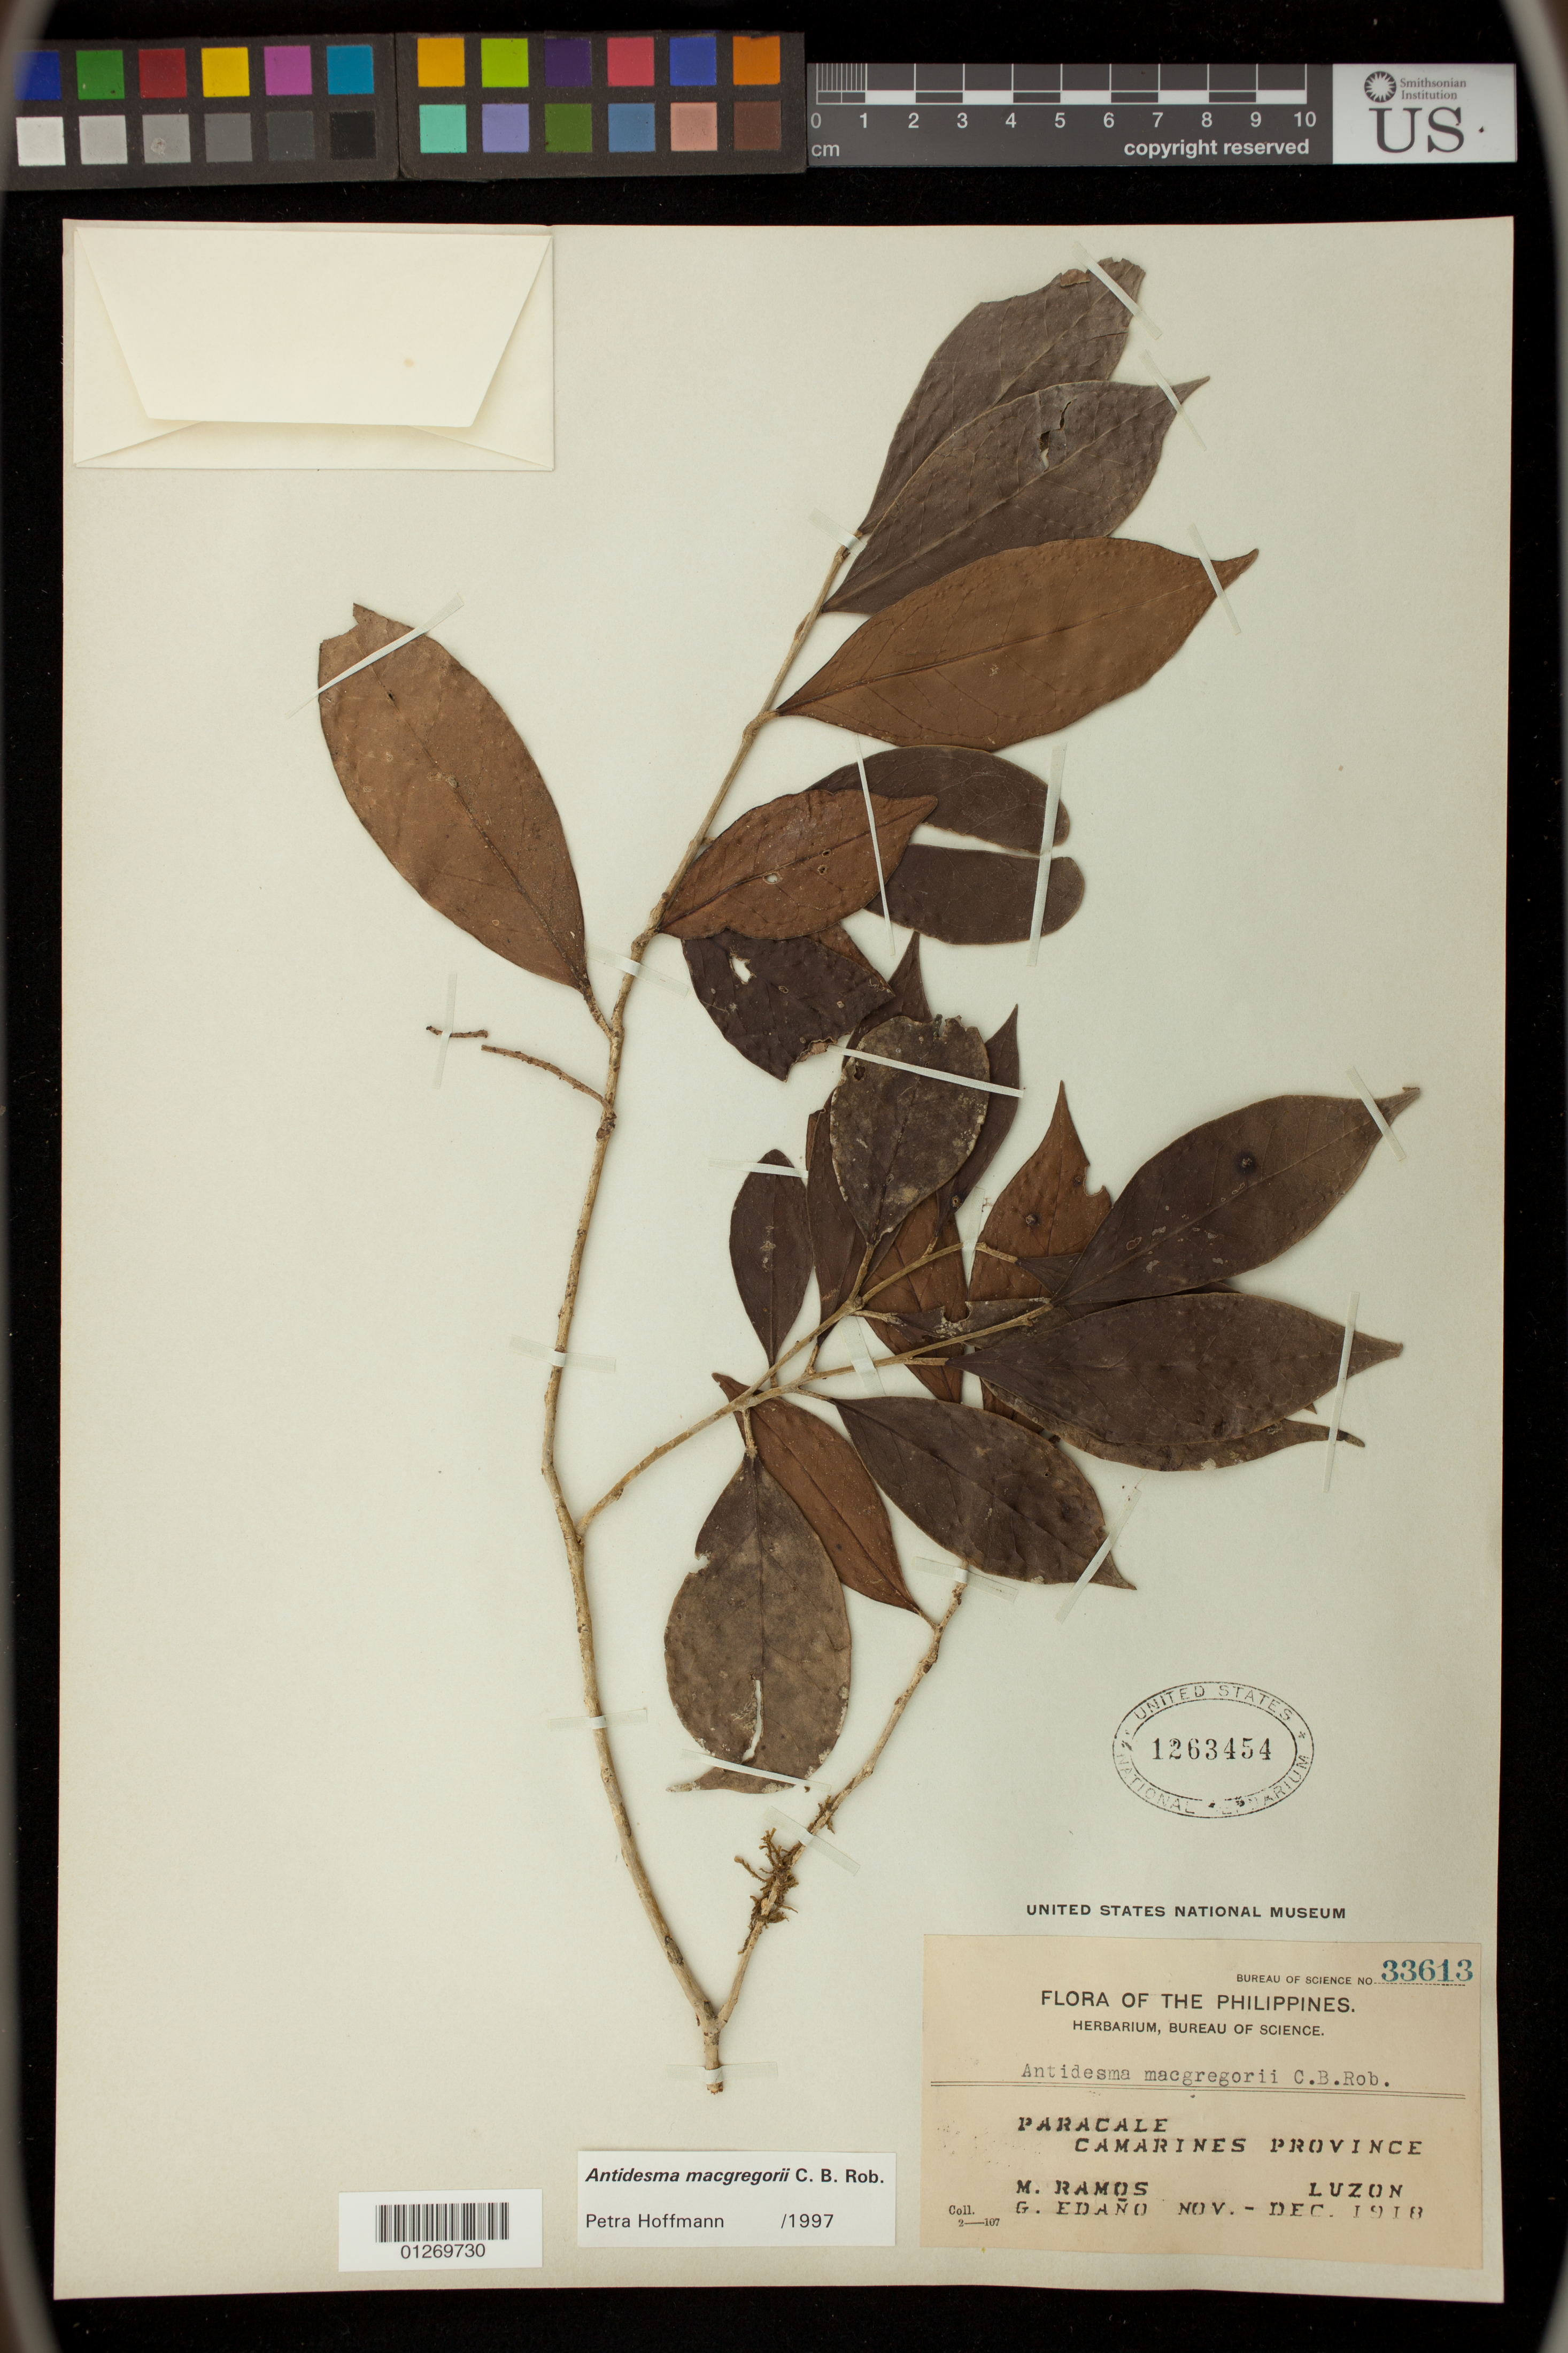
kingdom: Plantae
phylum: Tracheophyta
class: Magnoliopsida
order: Malpighiales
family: Phyllanthaceae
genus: Antidesma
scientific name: Antidesma macgregorii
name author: C.B. Rob.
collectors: M. Ramos & G. Edaño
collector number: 33613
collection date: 1910-11/1910-12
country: Philippines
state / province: Bicol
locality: Paracale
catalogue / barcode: US 1263454